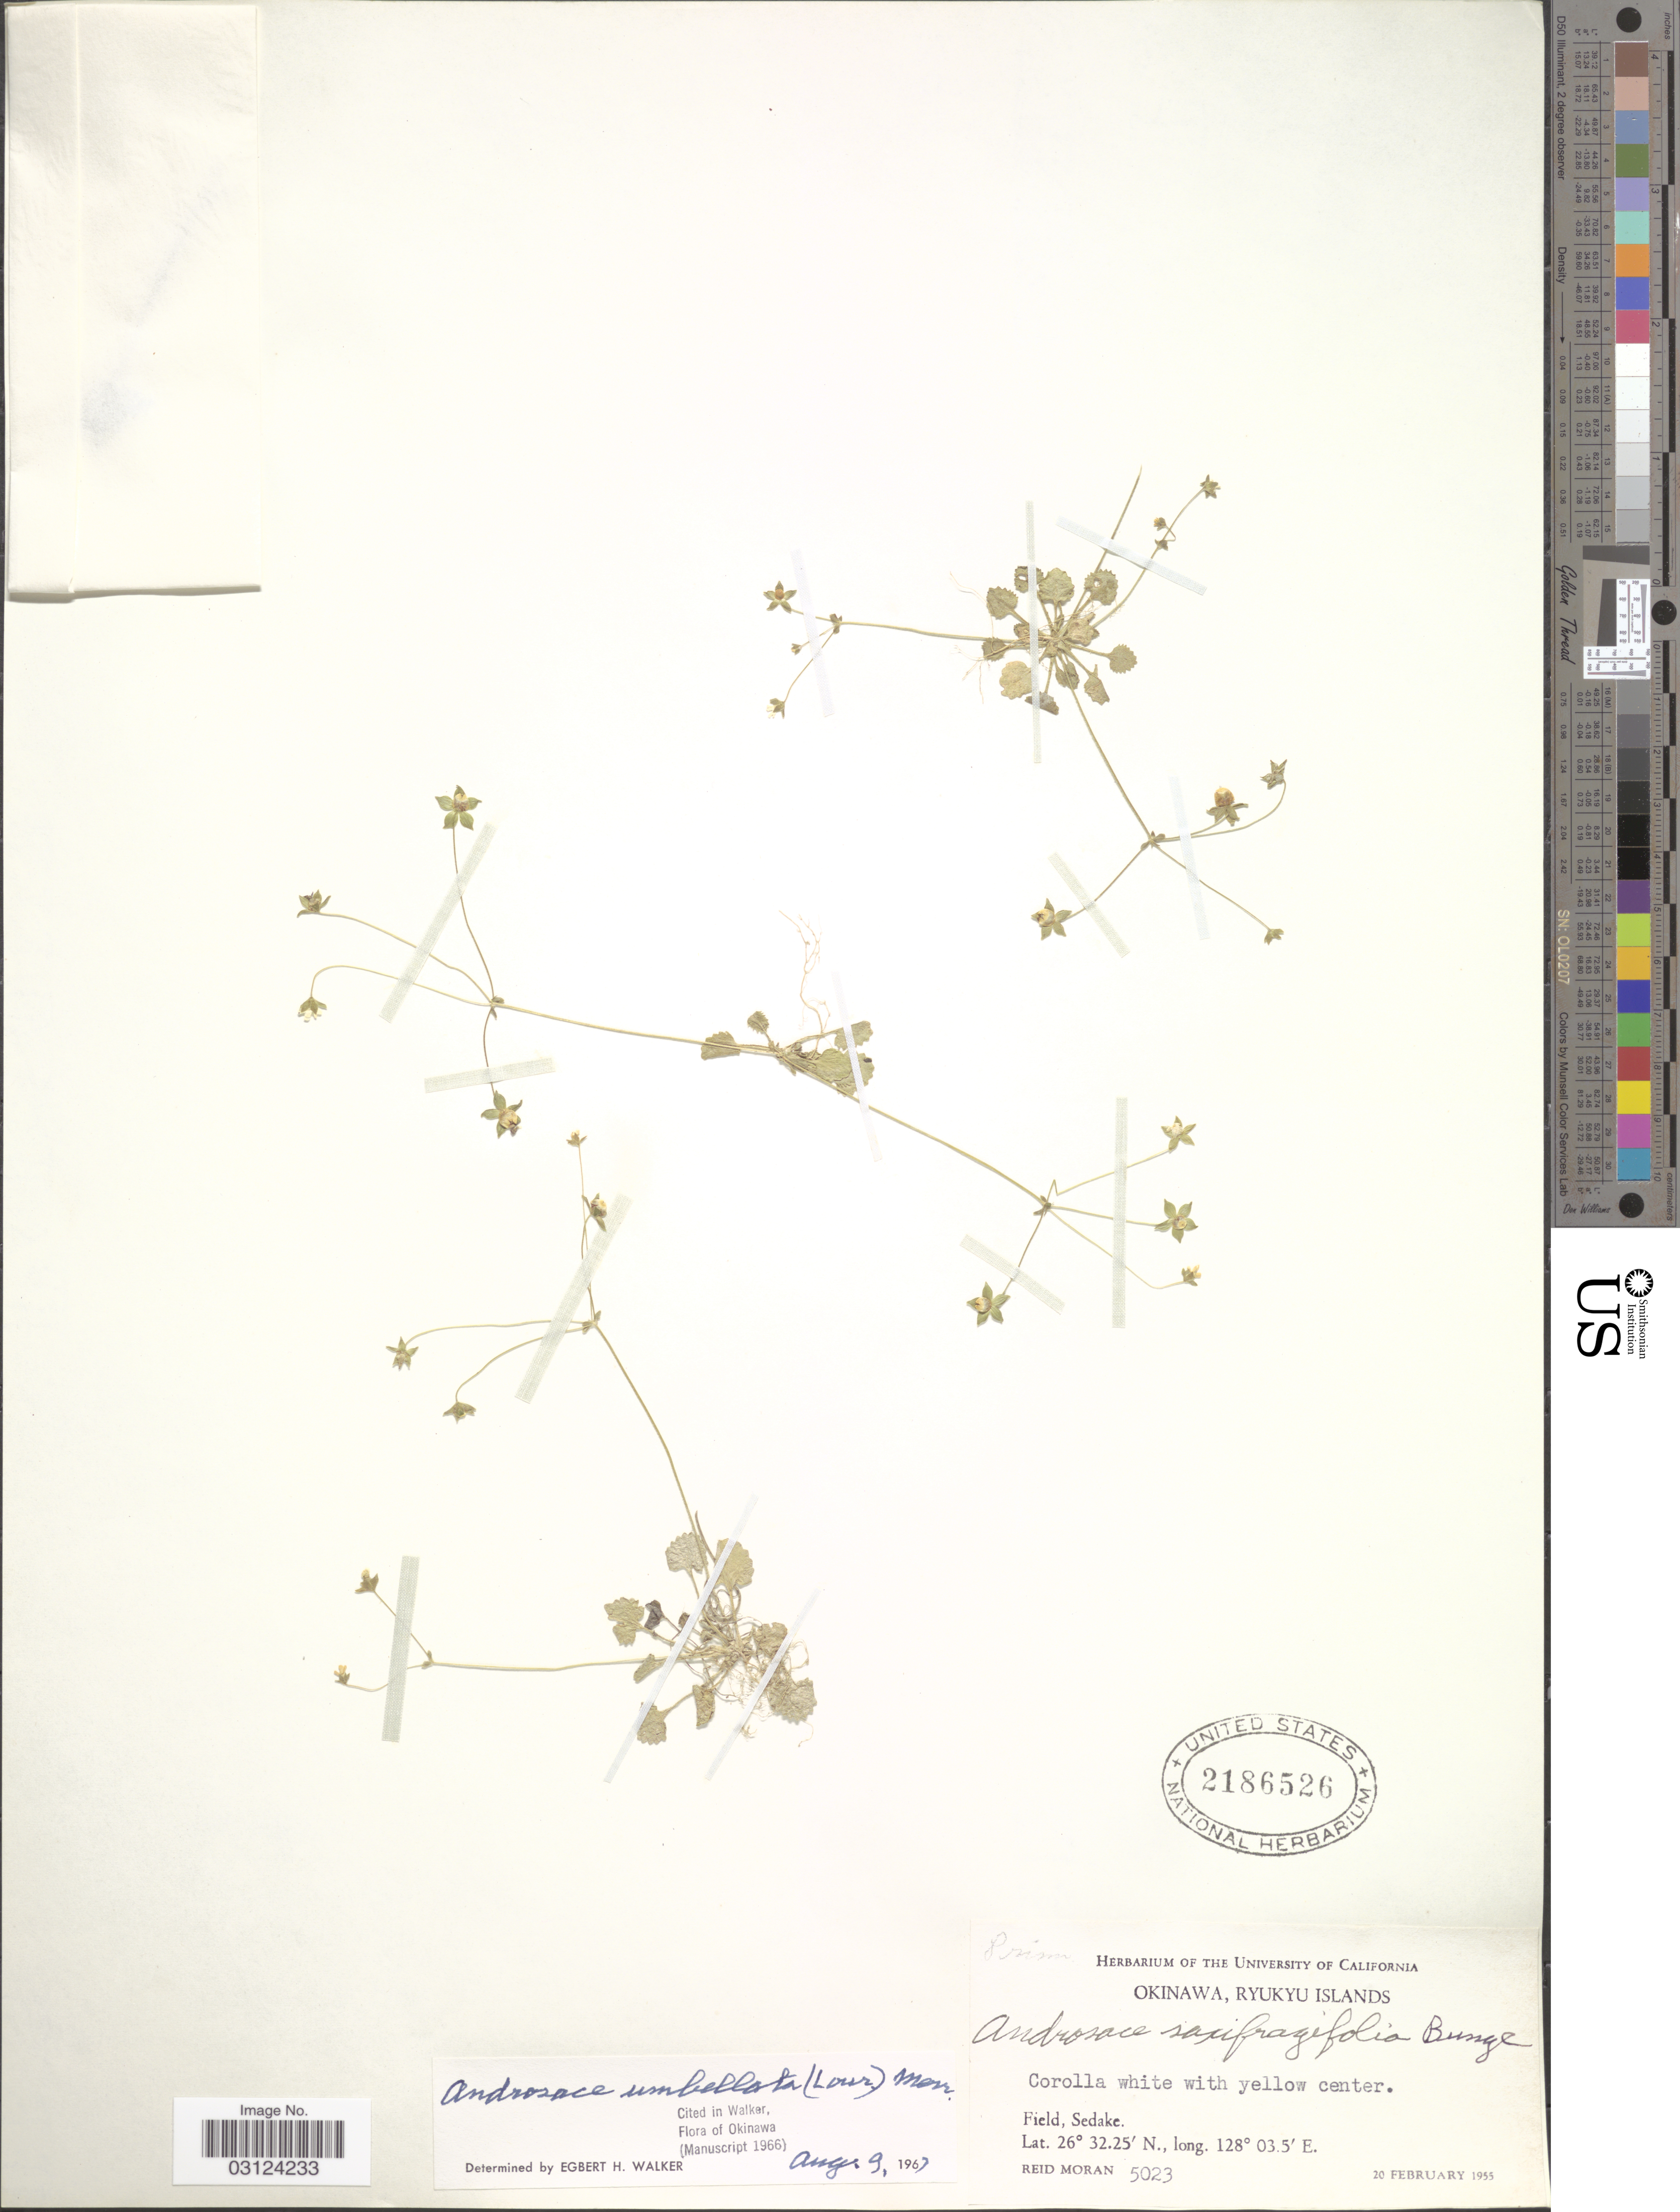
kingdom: Plantae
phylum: Tracheophyta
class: Magnoliopsida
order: Ericales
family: Primulaceae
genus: Androsace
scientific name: Androsace umbellata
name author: (Lour.) Merr.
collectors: R. V. Moran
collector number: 5023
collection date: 1955-02-20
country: Japan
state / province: Okinawa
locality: Ryukyu Islands, Field, Sedake.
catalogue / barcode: US 2186526